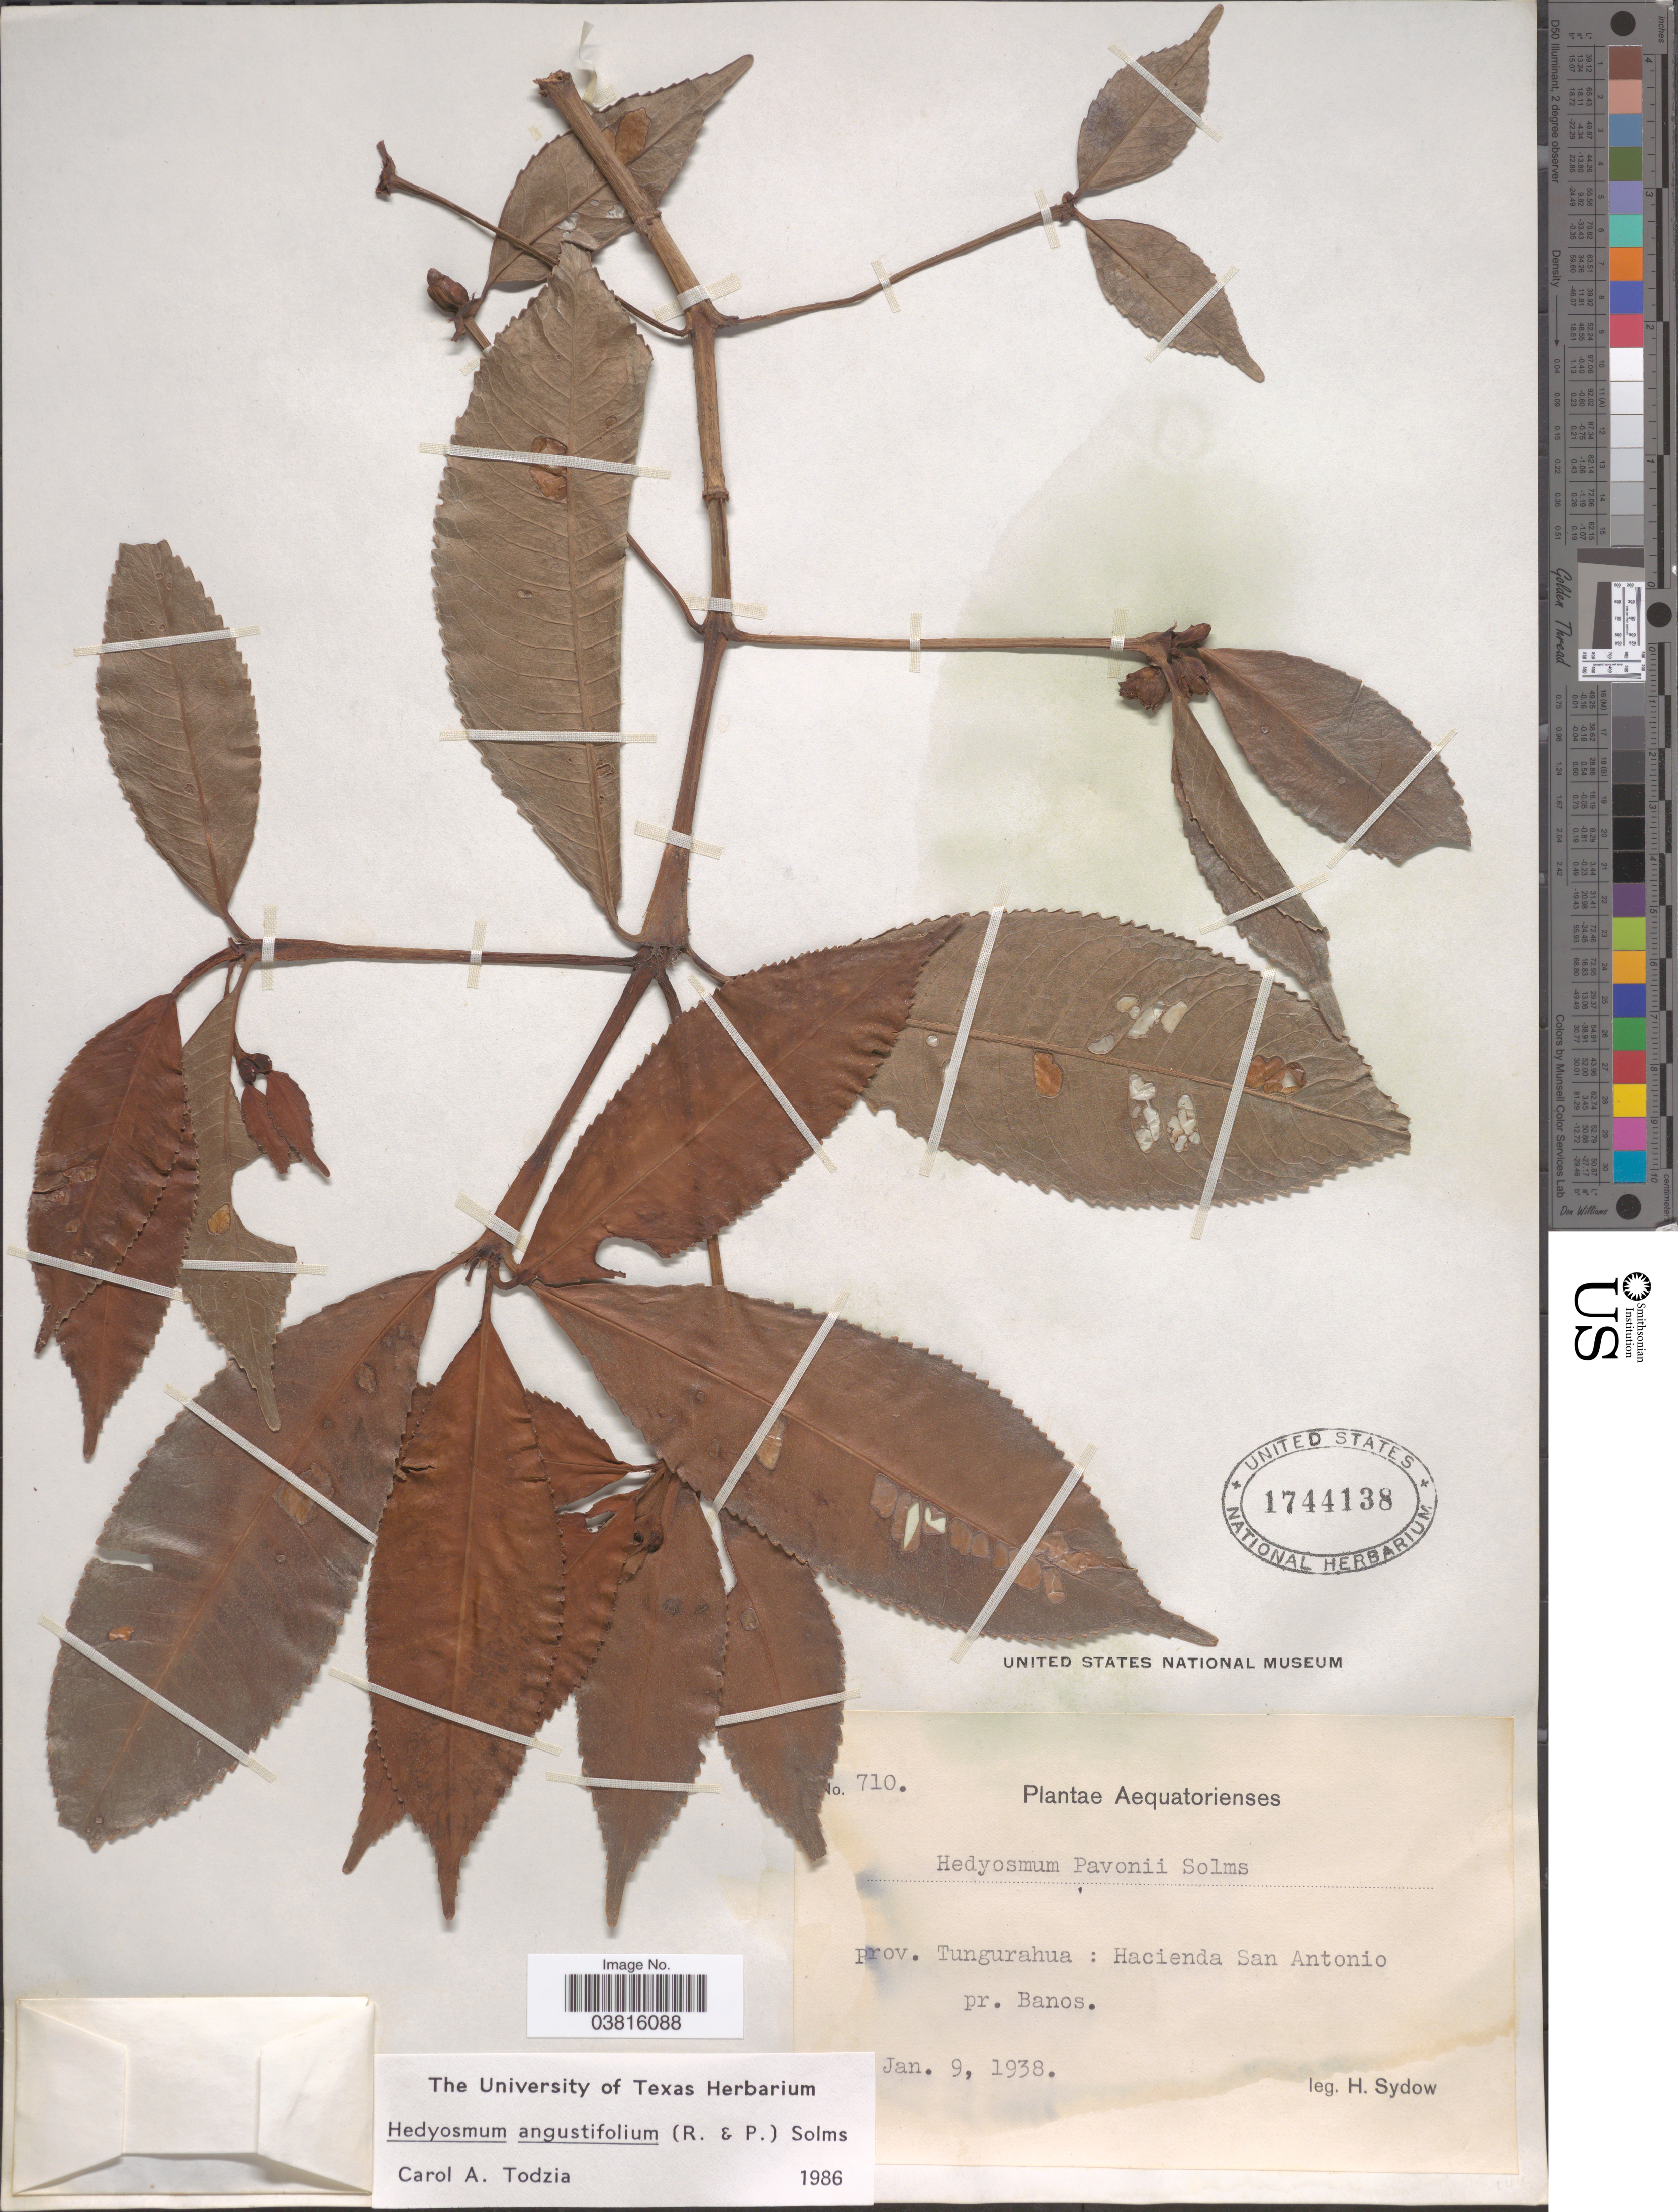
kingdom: Plantae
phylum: Tracheophyta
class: Magnoliopsida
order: Chloranthales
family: Chloranthaceae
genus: Hedyosmum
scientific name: Hedyosmum angustifolium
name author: Solms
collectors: H. Sydow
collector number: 710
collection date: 1938-01-09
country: Ecuador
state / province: Tungurahua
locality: Hacienda San Antonio pr. Banos.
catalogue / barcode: US 1744138